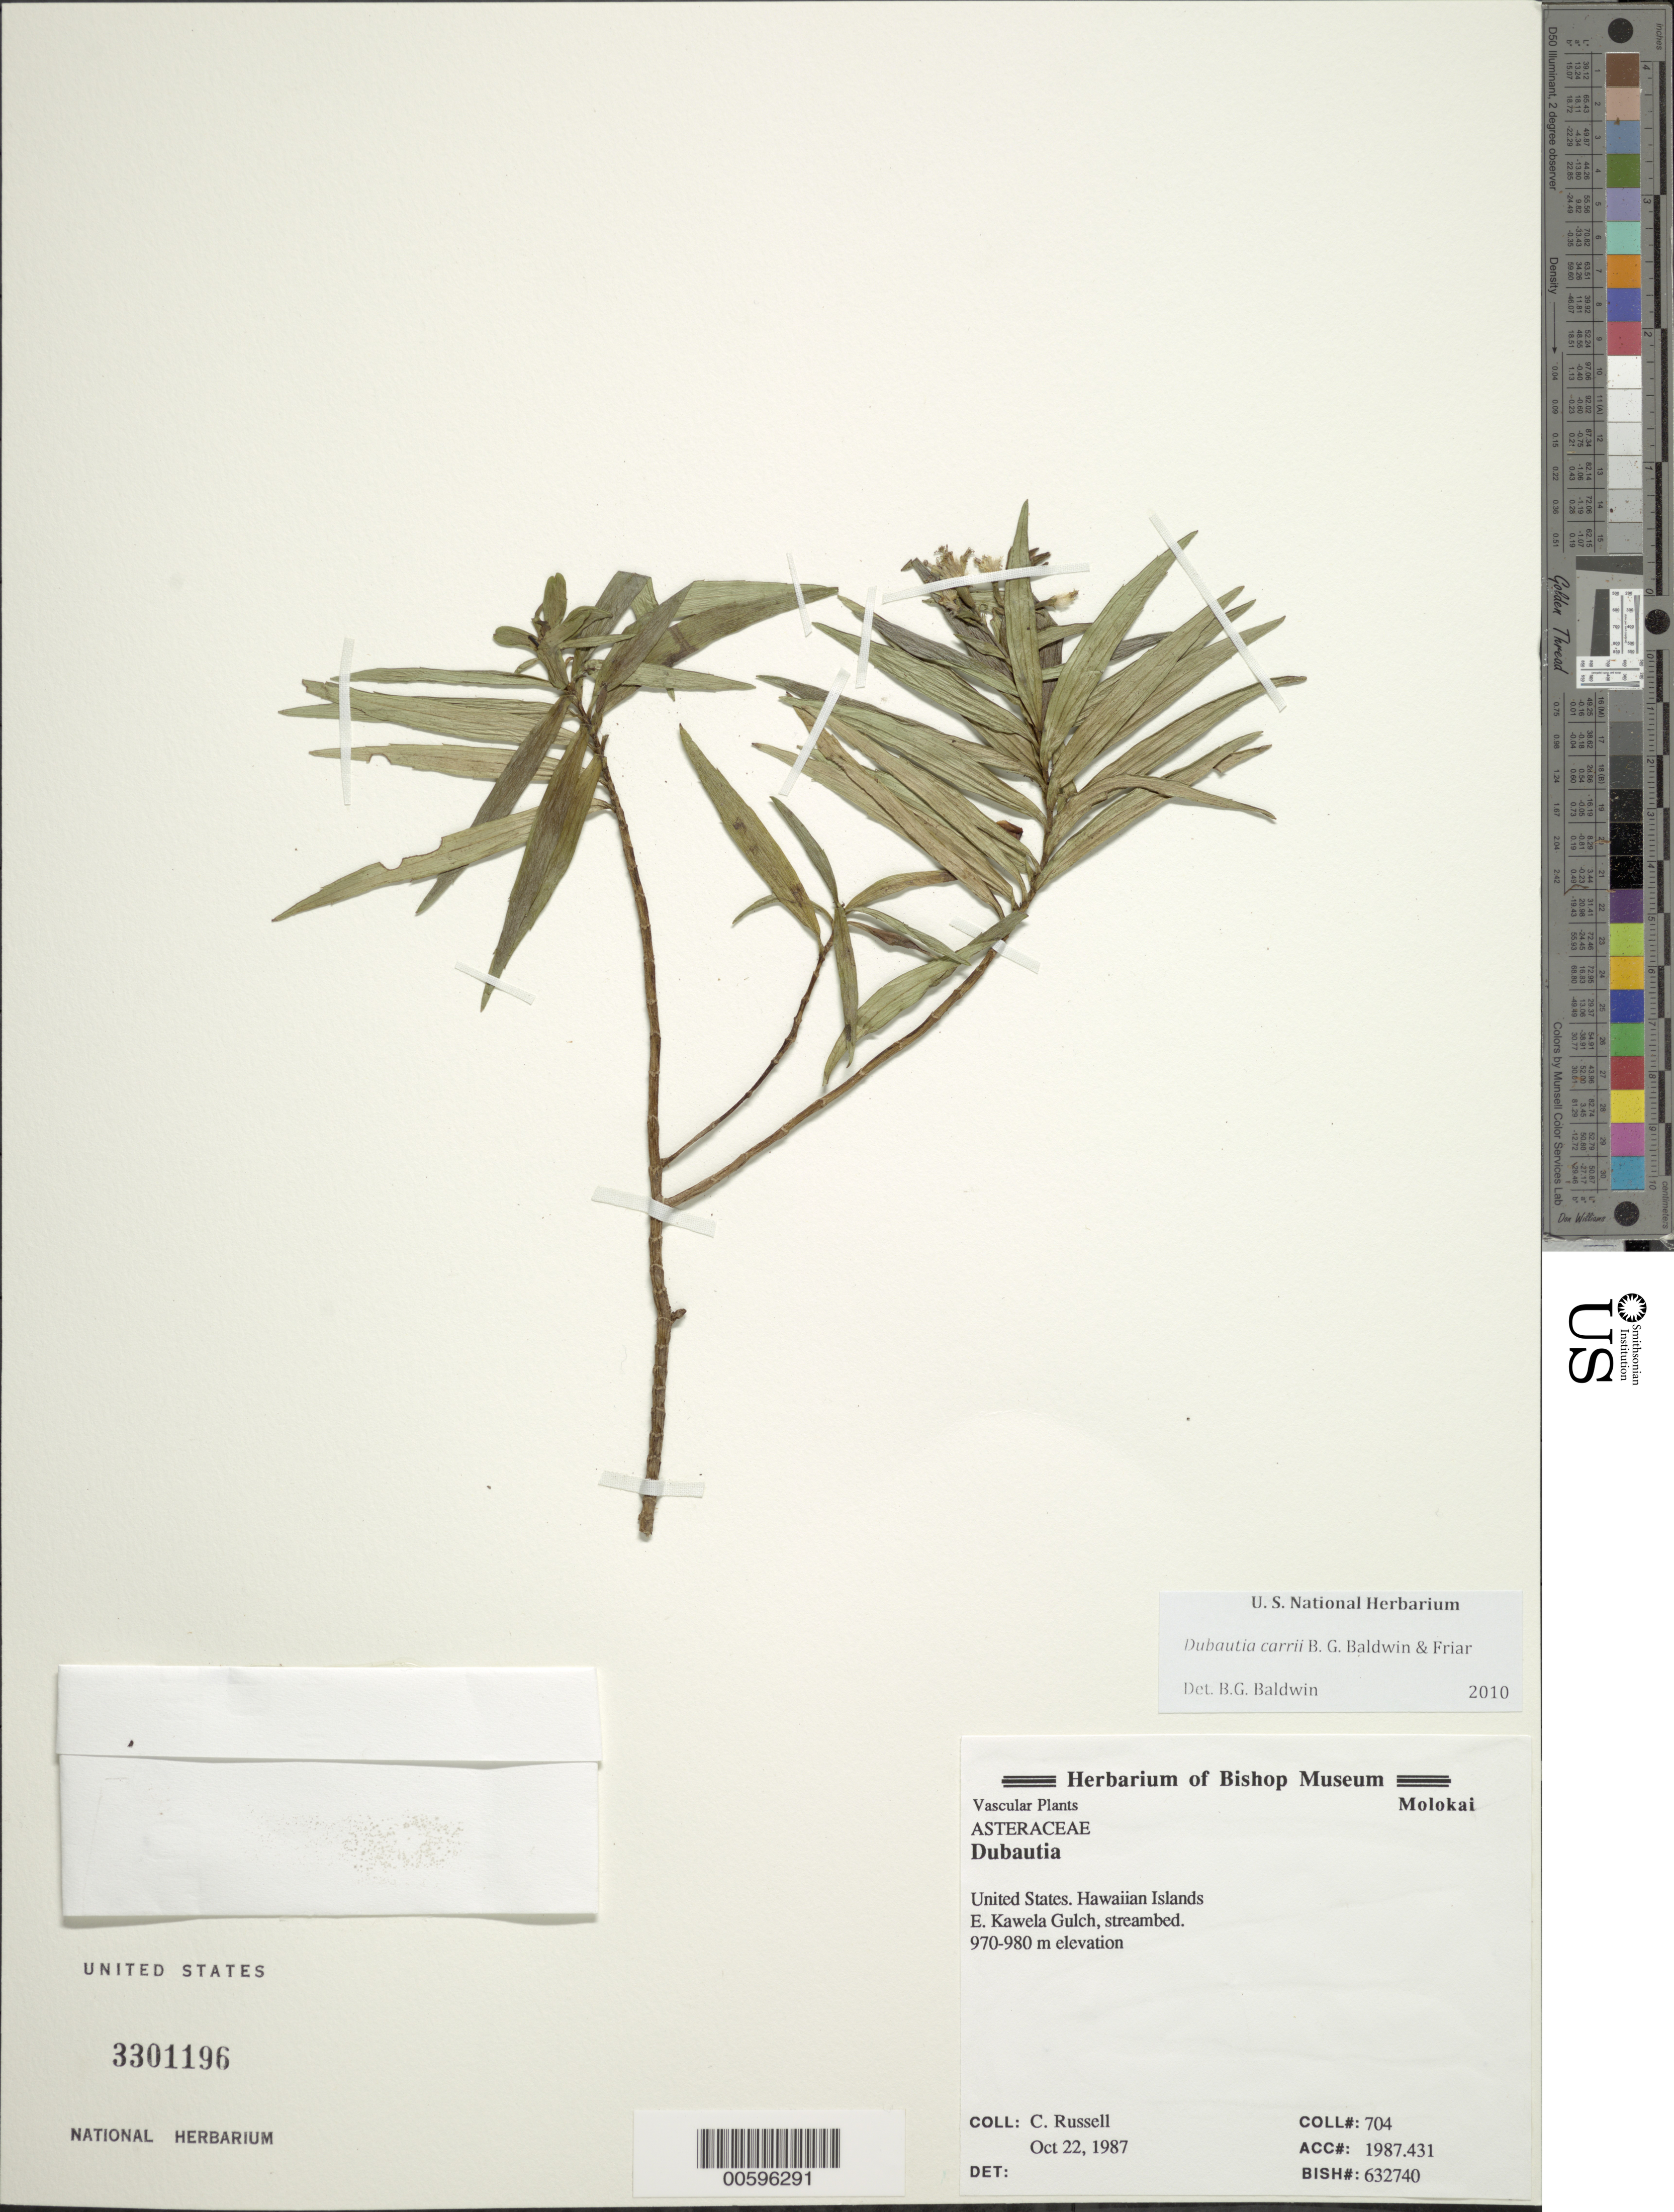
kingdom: Plantae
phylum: Tracheophyta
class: Magnoliopsida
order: Asterales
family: Asteraceae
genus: Dubautia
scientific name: Dubautia carrii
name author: B.G. Baldwin & Friar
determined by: Baldwin, B. G.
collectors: C. Russell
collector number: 704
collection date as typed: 22 Oct 1987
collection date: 1987-10-22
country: United States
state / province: Hawaii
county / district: Maui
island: Moloka'i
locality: E Kawela Gulch.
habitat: Streambed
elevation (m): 970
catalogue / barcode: US 3301196